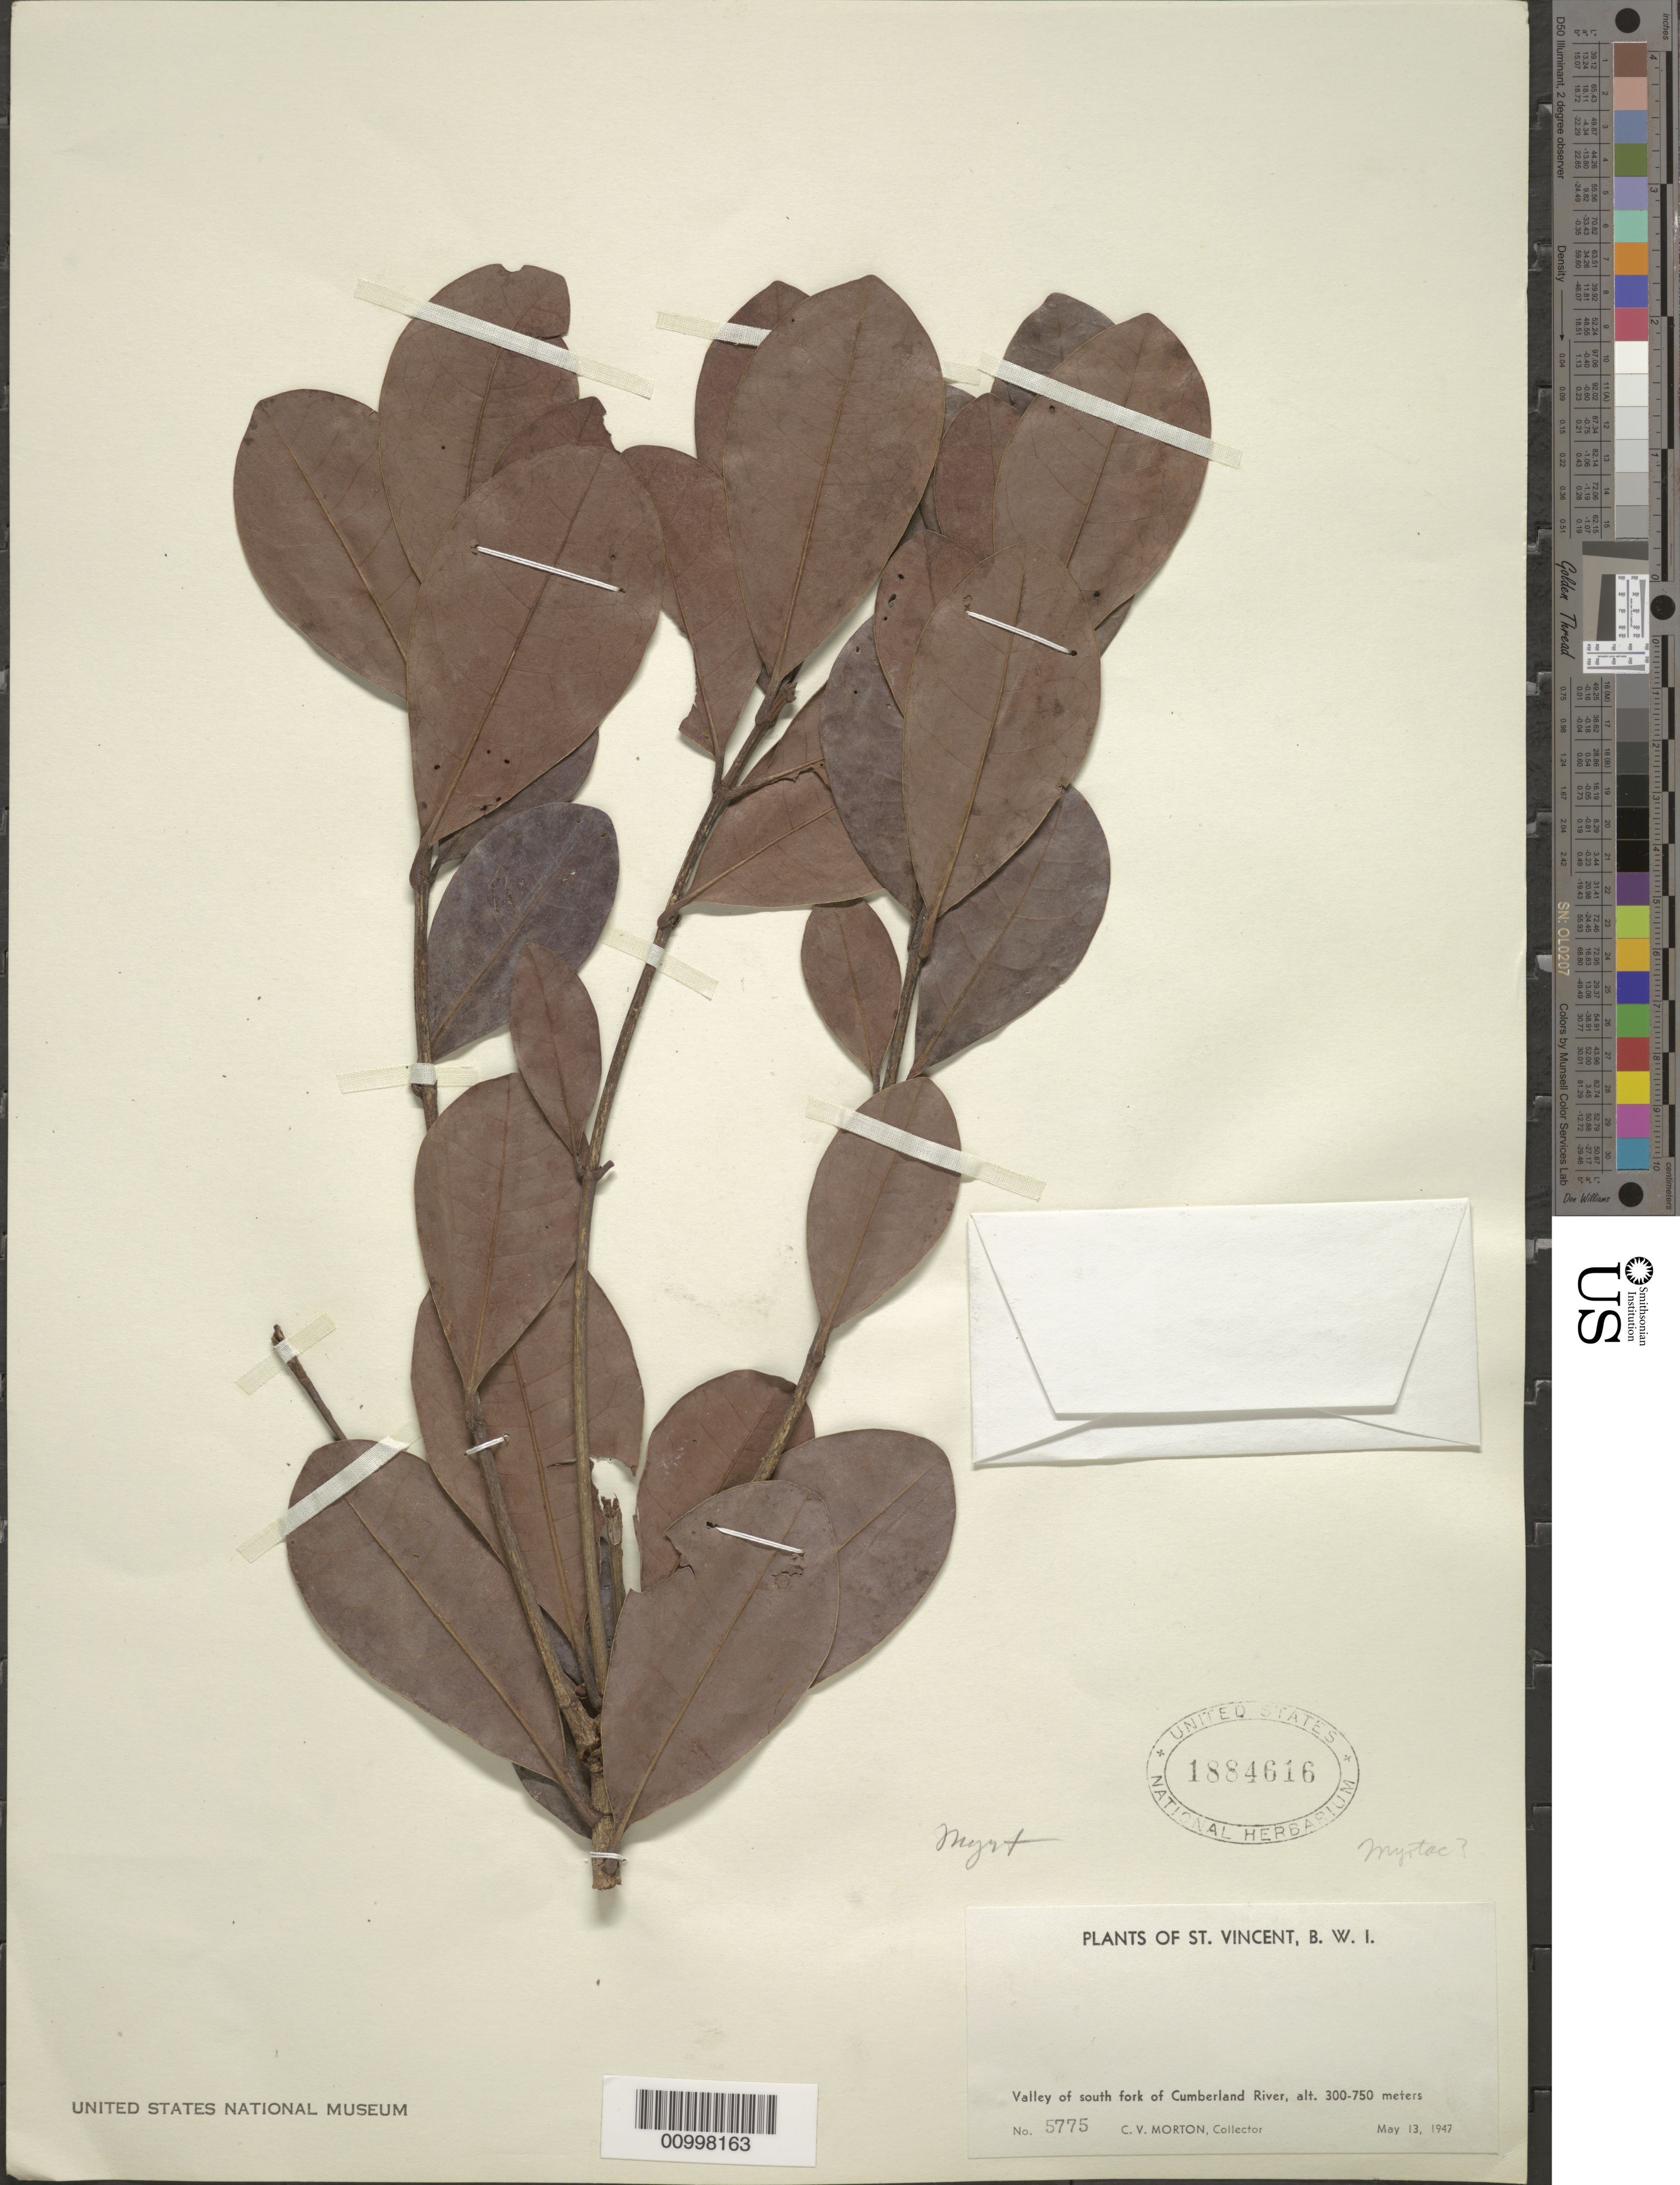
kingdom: Plantae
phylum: Tracheophyta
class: Magnoliopsida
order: Myrtales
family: Myrtaceae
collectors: C. V. Morton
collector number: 5775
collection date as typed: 13 May 1947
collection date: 1947-05-13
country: St. Vincent - Grenadines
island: St. Vincent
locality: Valley of south fork of Cumberland River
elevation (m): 300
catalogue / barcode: US 1884616